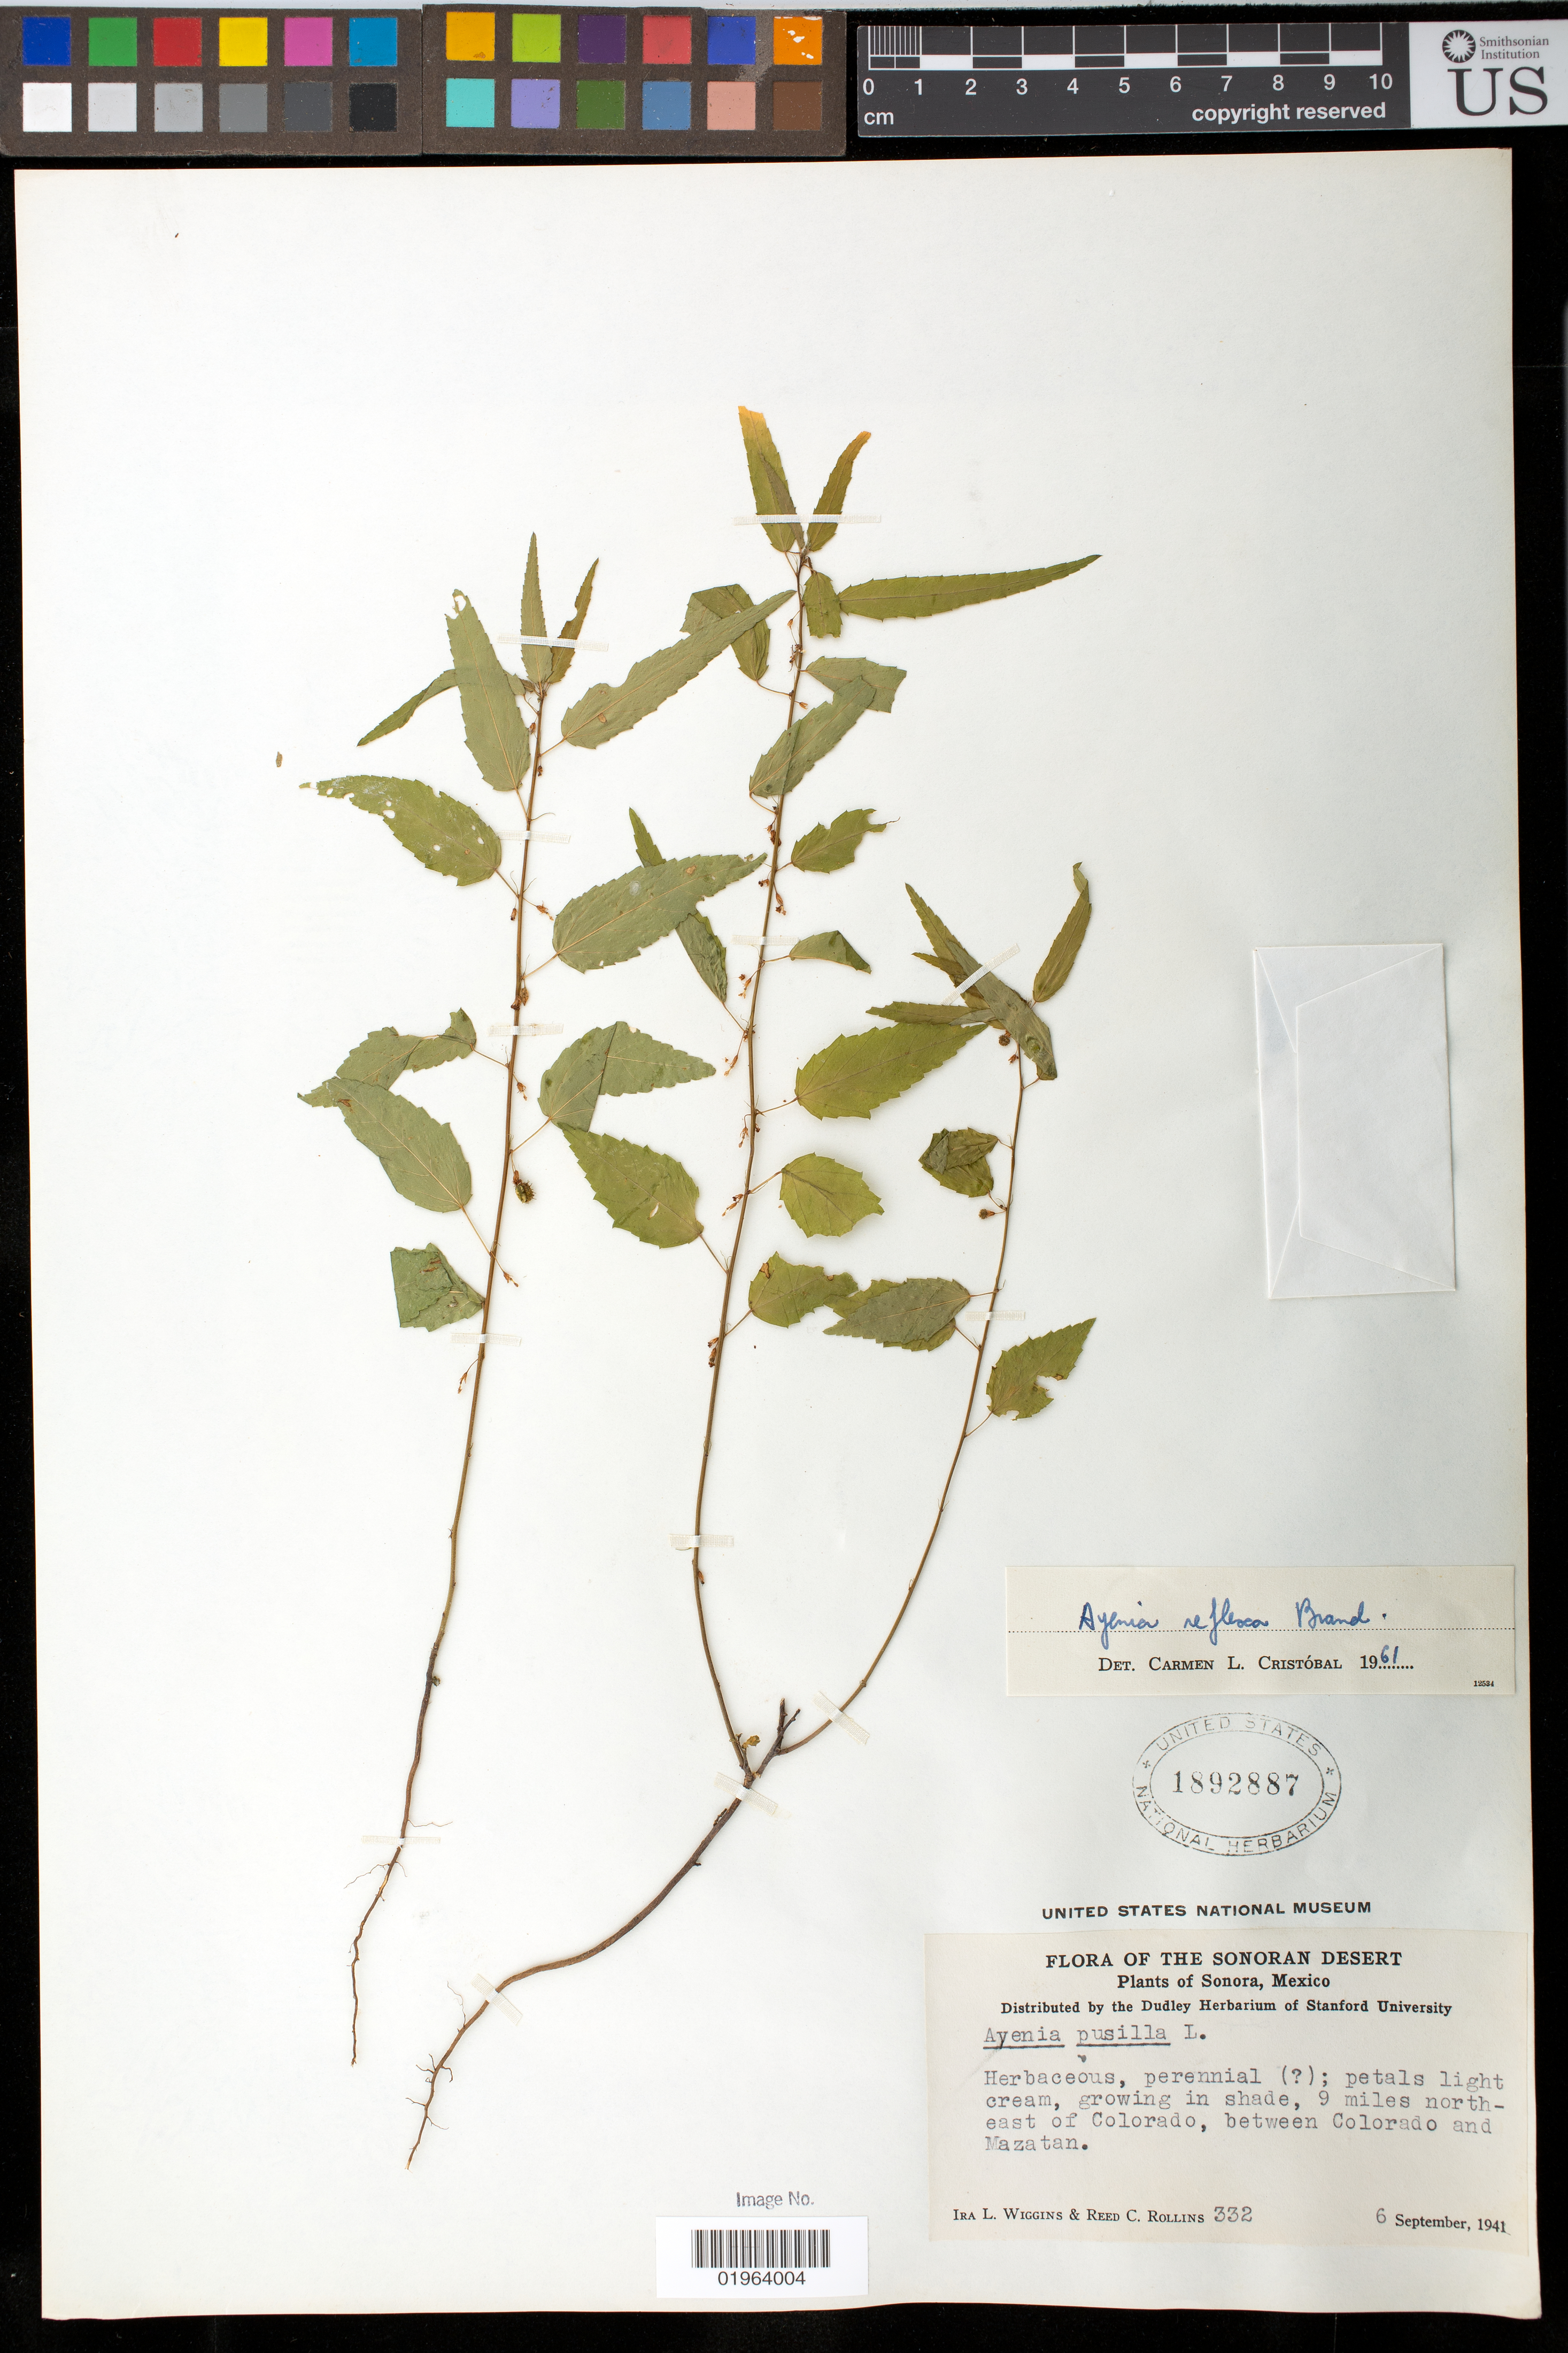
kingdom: Plantae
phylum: Tracheophyta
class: Magnoliopsida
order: Malvales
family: Malvaceae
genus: Ayenia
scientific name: Ayenia filiformis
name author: S. Watson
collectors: I. L. Wiggins & R. C. Rollins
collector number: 332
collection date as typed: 06 Sep 1941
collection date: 1941-09-06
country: Mexico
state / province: Sonora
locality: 9 miles northeast of Colorado between Colorado and Mazatan.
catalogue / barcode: US 1892887